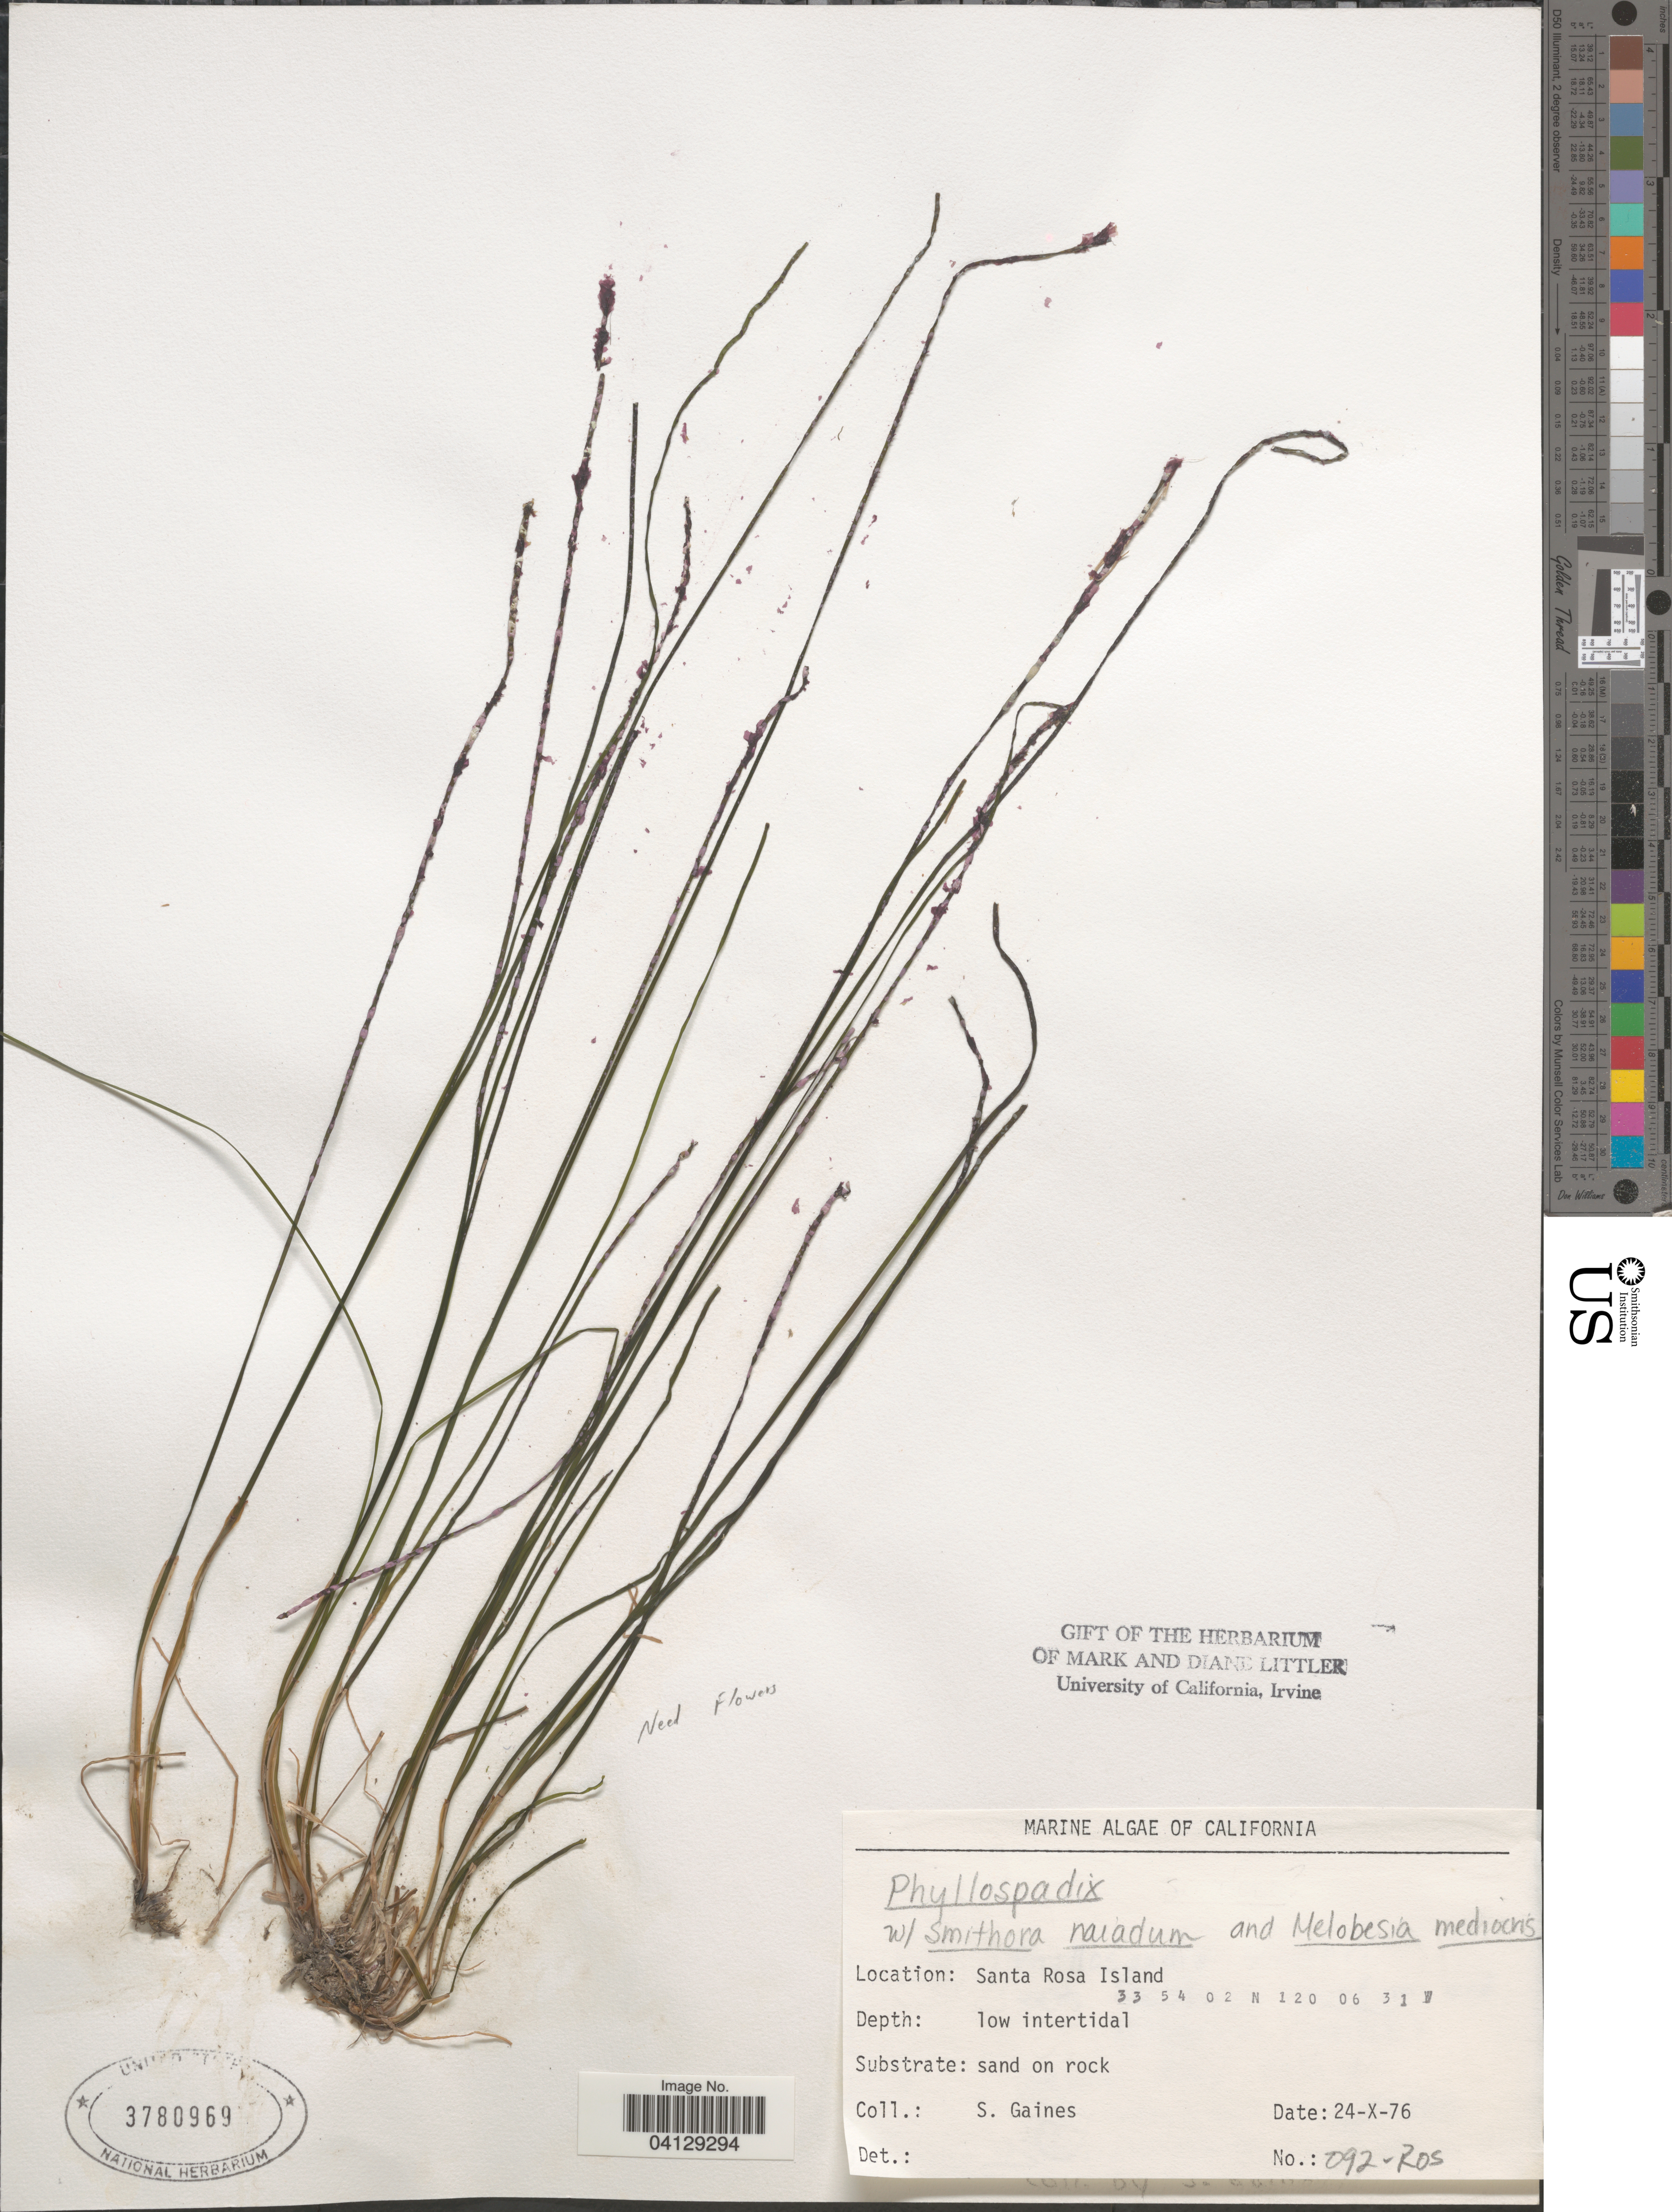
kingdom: Plantae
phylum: Tracheophyta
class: Liliopsida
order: Alismatales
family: Zosteraceae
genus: Phyllospadix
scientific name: Phyllospadix sp.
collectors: S. Gaines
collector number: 092-ROS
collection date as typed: Transcribed d/m/y: 24/10/76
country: United States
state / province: California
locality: Santa Rosa Island.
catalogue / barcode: US 3780969